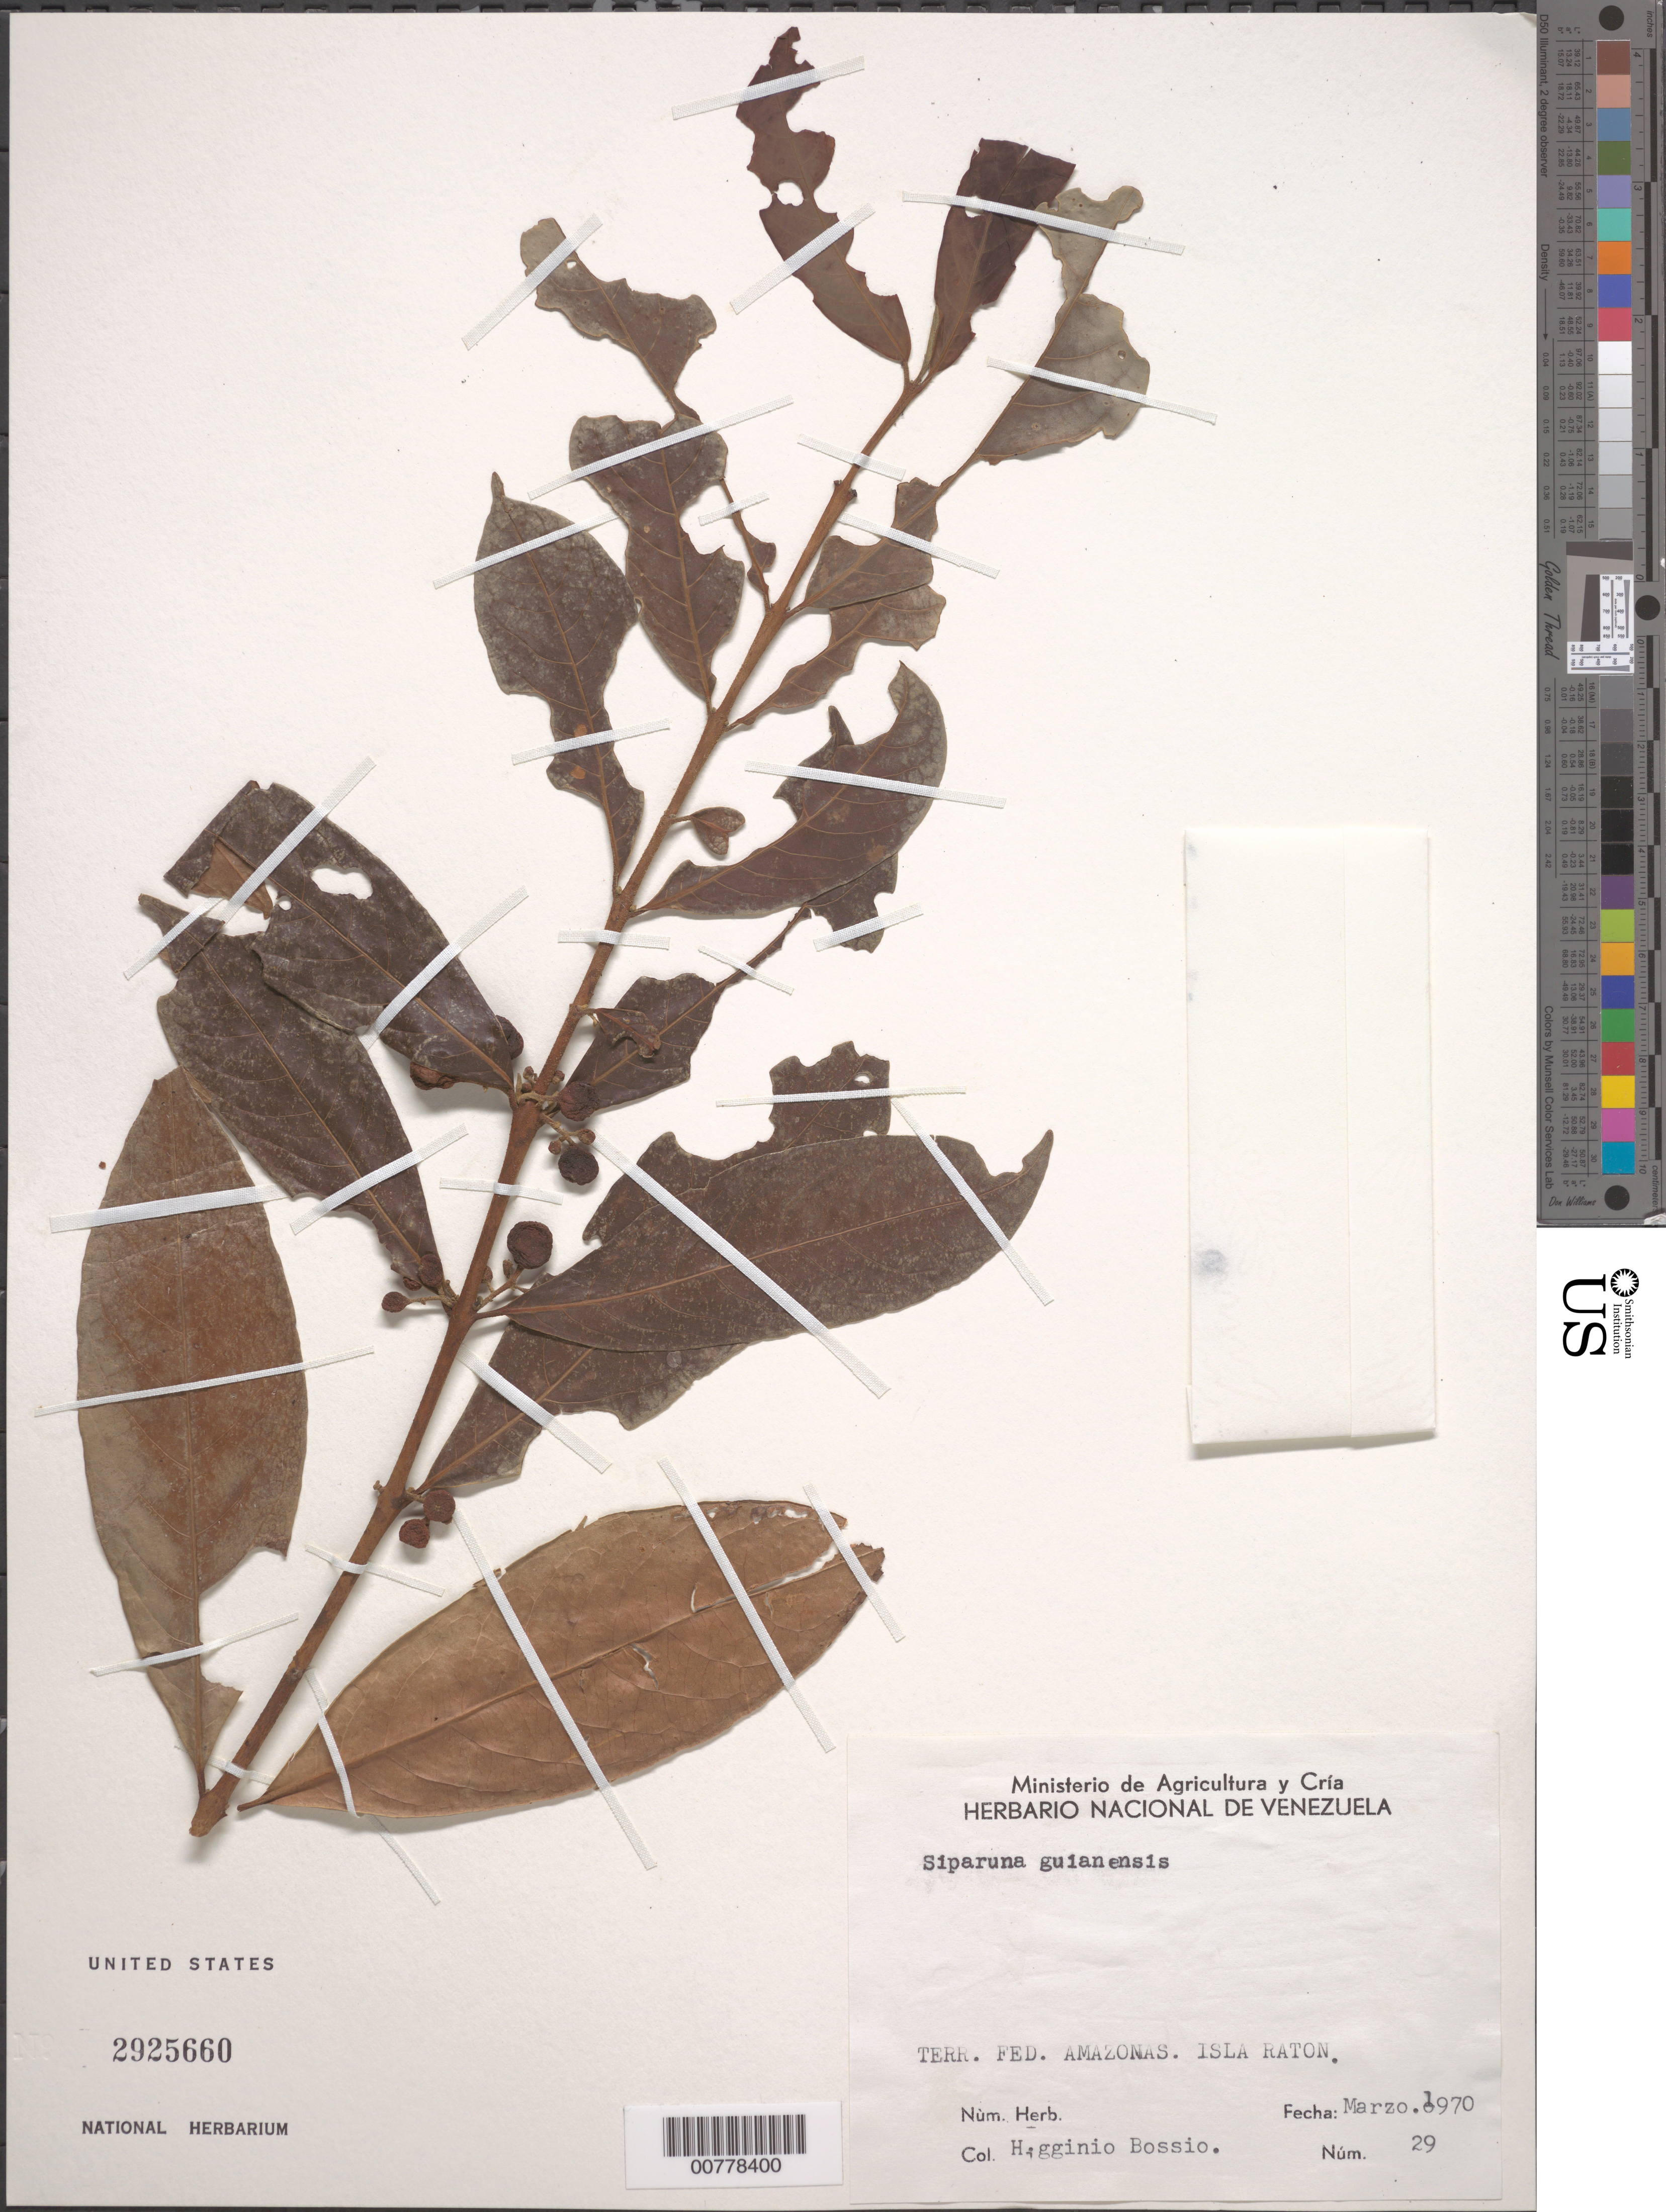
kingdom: Plantae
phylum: Tracheophyta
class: Magnoliopsida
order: Laurales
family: Siparunaceae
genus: Siparuna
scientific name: Siparuna guianensis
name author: Aubl.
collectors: H. Bossio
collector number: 29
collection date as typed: Mar-70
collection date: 1970-03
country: Venezuela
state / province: Amazonas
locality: Isla Ratón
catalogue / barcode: US 2925660